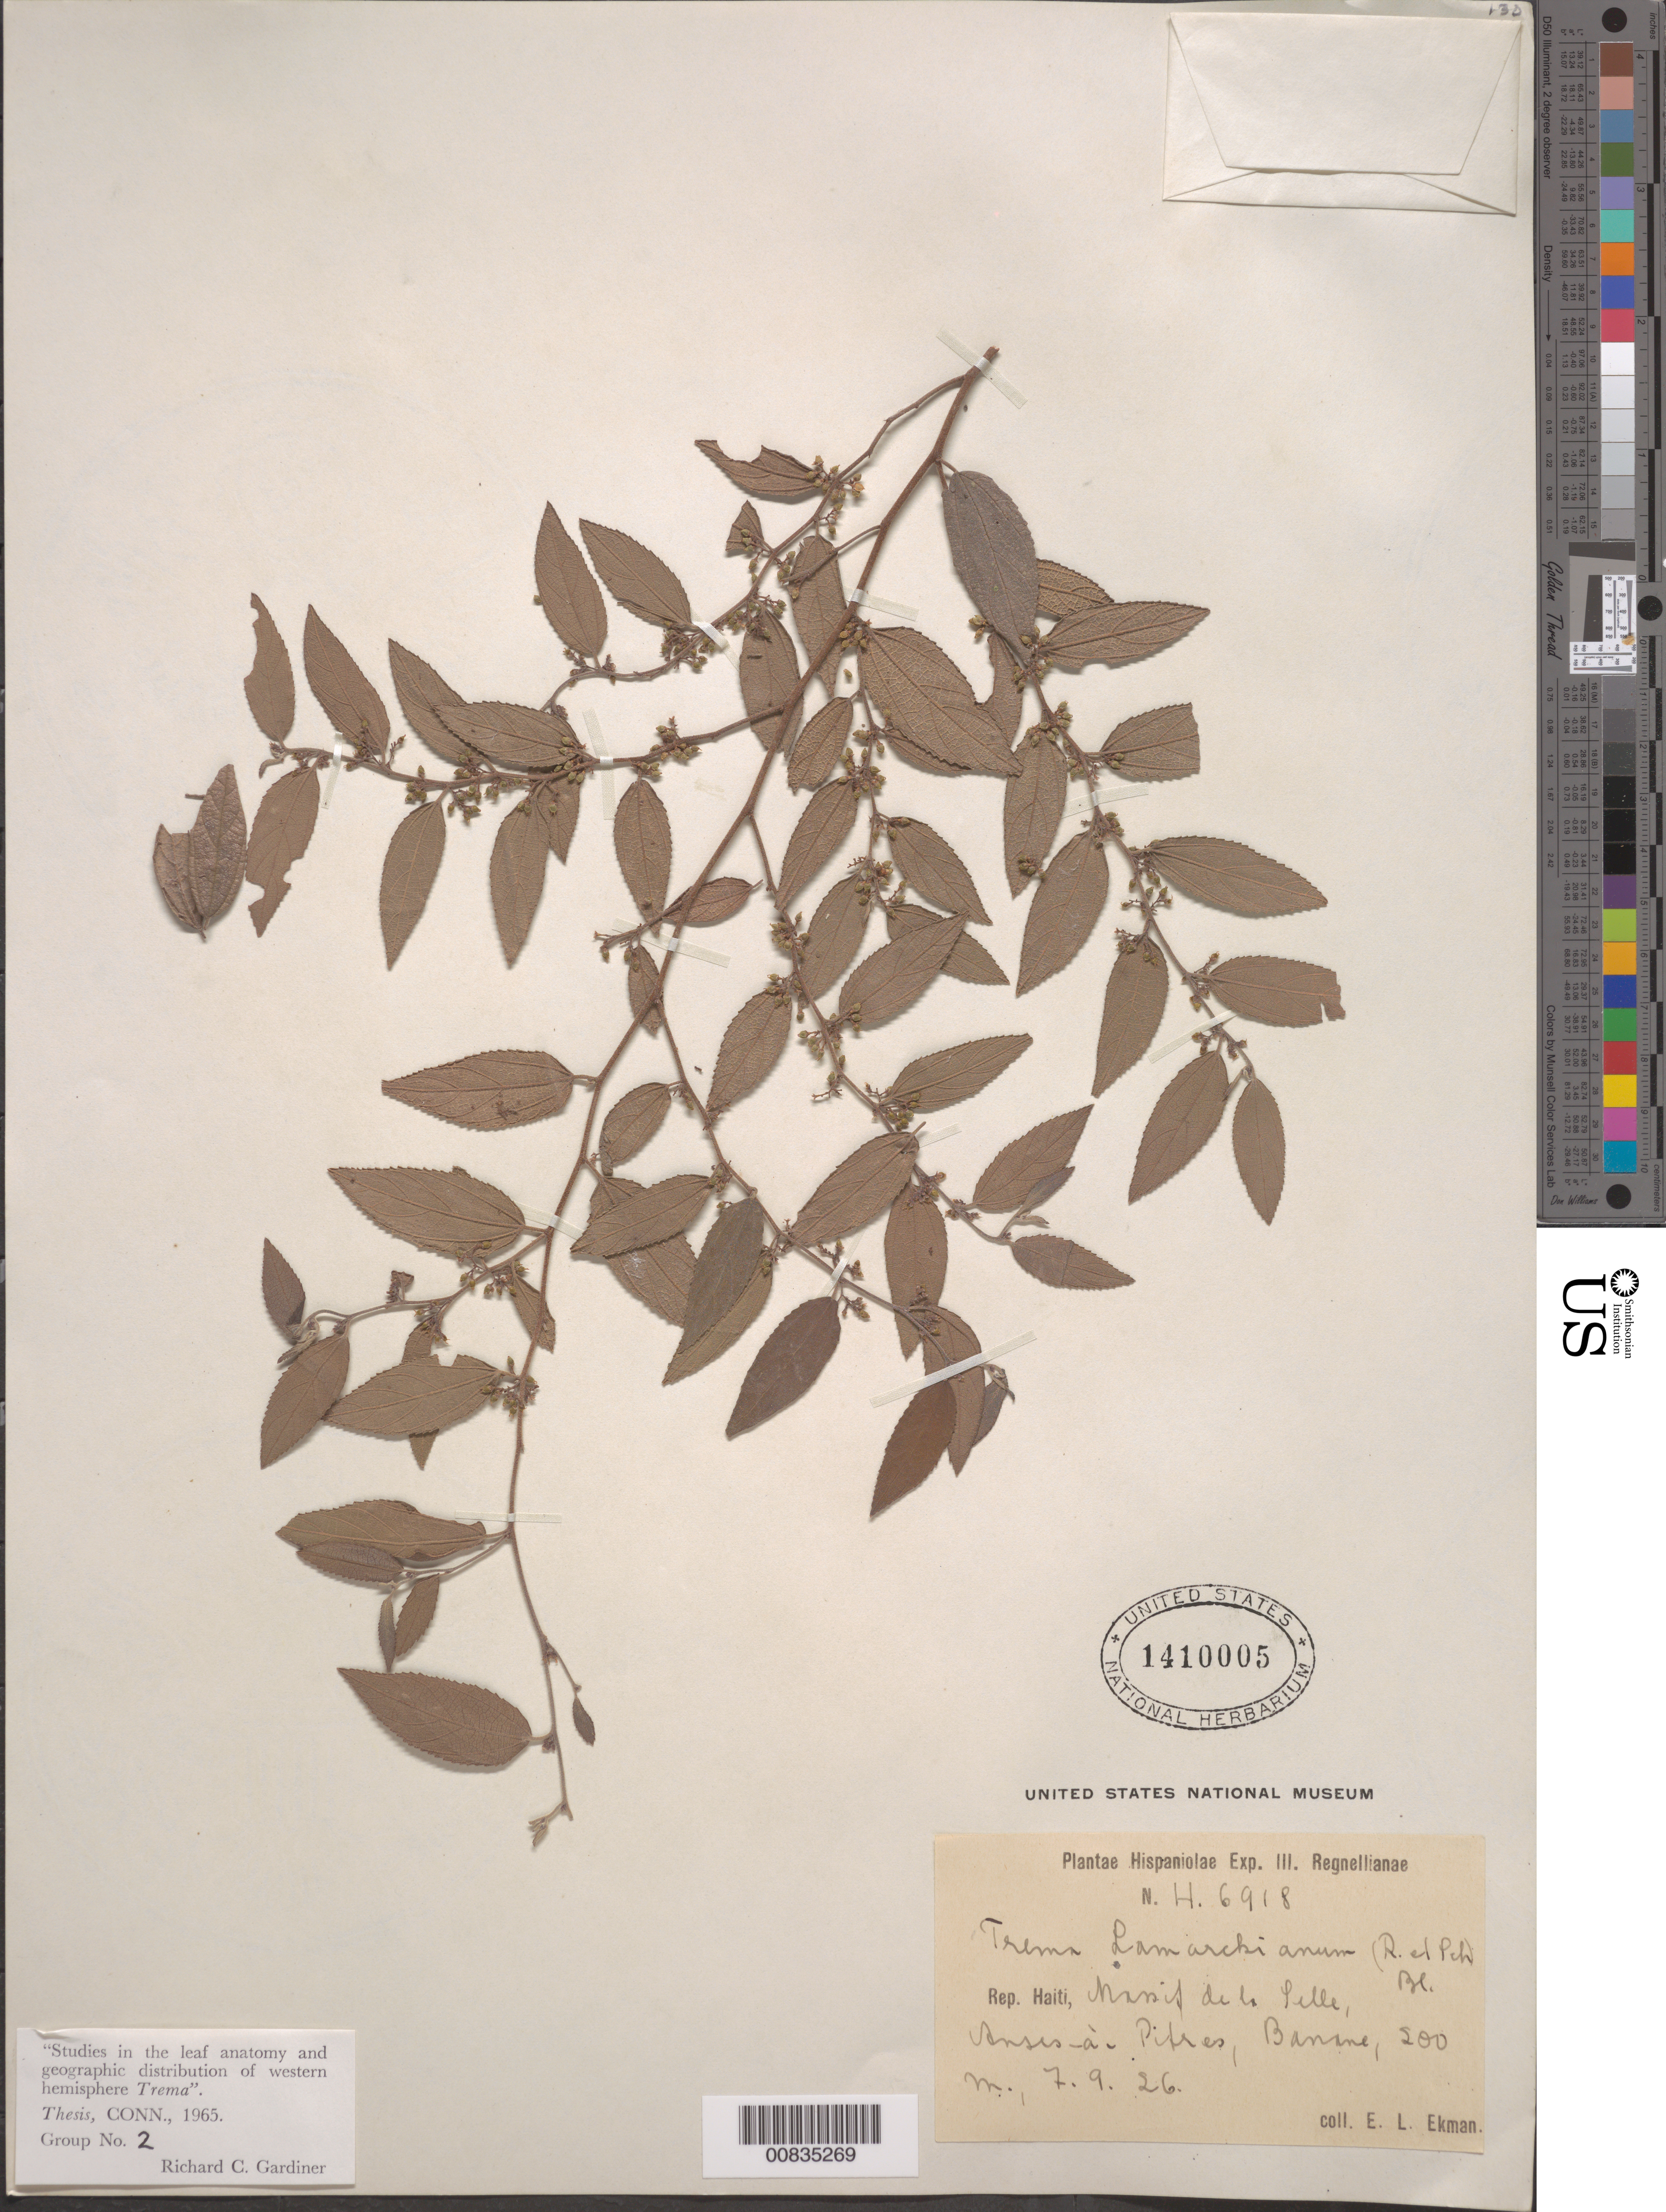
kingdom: Plantae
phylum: Tracheophyta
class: Magnoliopsida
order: Rosales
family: Cannabaceae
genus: Trema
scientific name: Trema lamarckianum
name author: (Schult.) Blume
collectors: E. L. Ekman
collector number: H 6918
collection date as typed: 07 Sep 1926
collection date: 1926-09-07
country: Haiti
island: Hispaniola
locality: Massif de la Selle, Anses-à-Pitre, Banane.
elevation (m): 200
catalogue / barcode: US 1410005